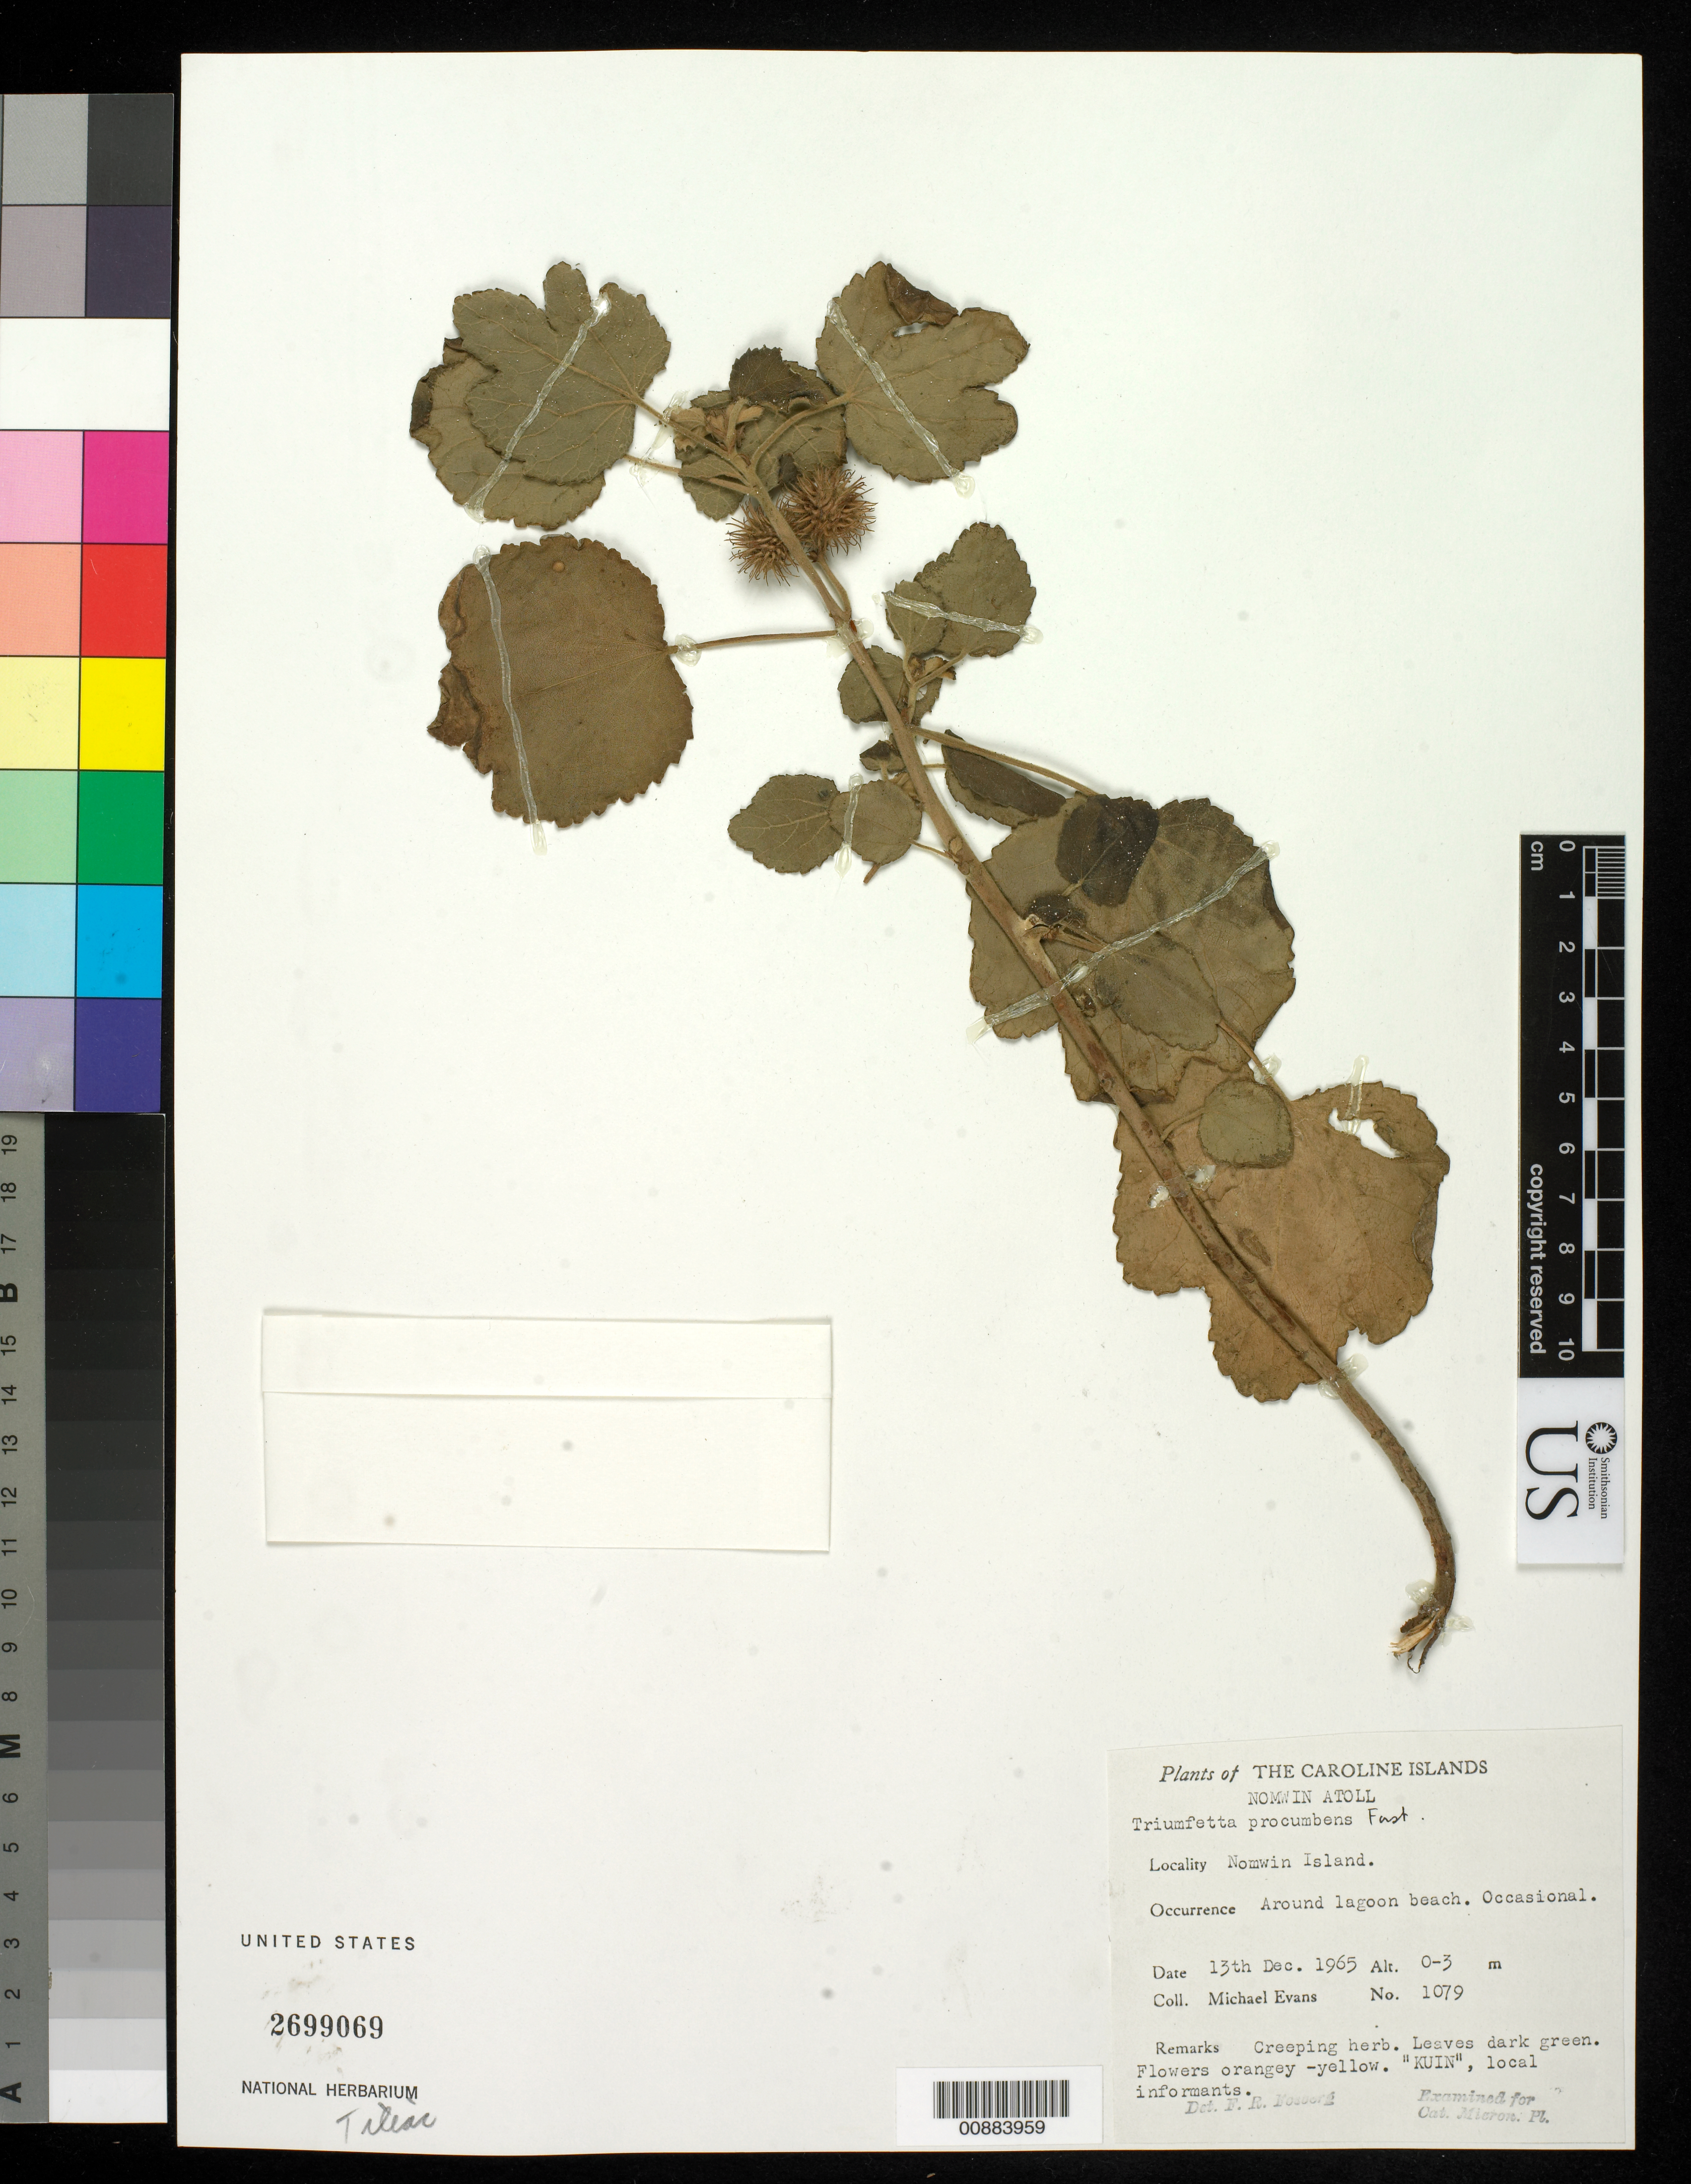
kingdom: Plantae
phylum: Tracheophyta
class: Magnoliopsida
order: Malvales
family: Malvaceae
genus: Triumfetta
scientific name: Triumfetta procumbens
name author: G. Forst.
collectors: M. Evans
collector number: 1079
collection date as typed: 13 Dec 1965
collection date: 1965-12-13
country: Micronesia, Federated States of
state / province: Truk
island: Nomwin Atoll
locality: Nomwin Islet.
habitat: Around lagoon beach. Occasional.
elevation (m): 0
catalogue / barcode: US 2699069